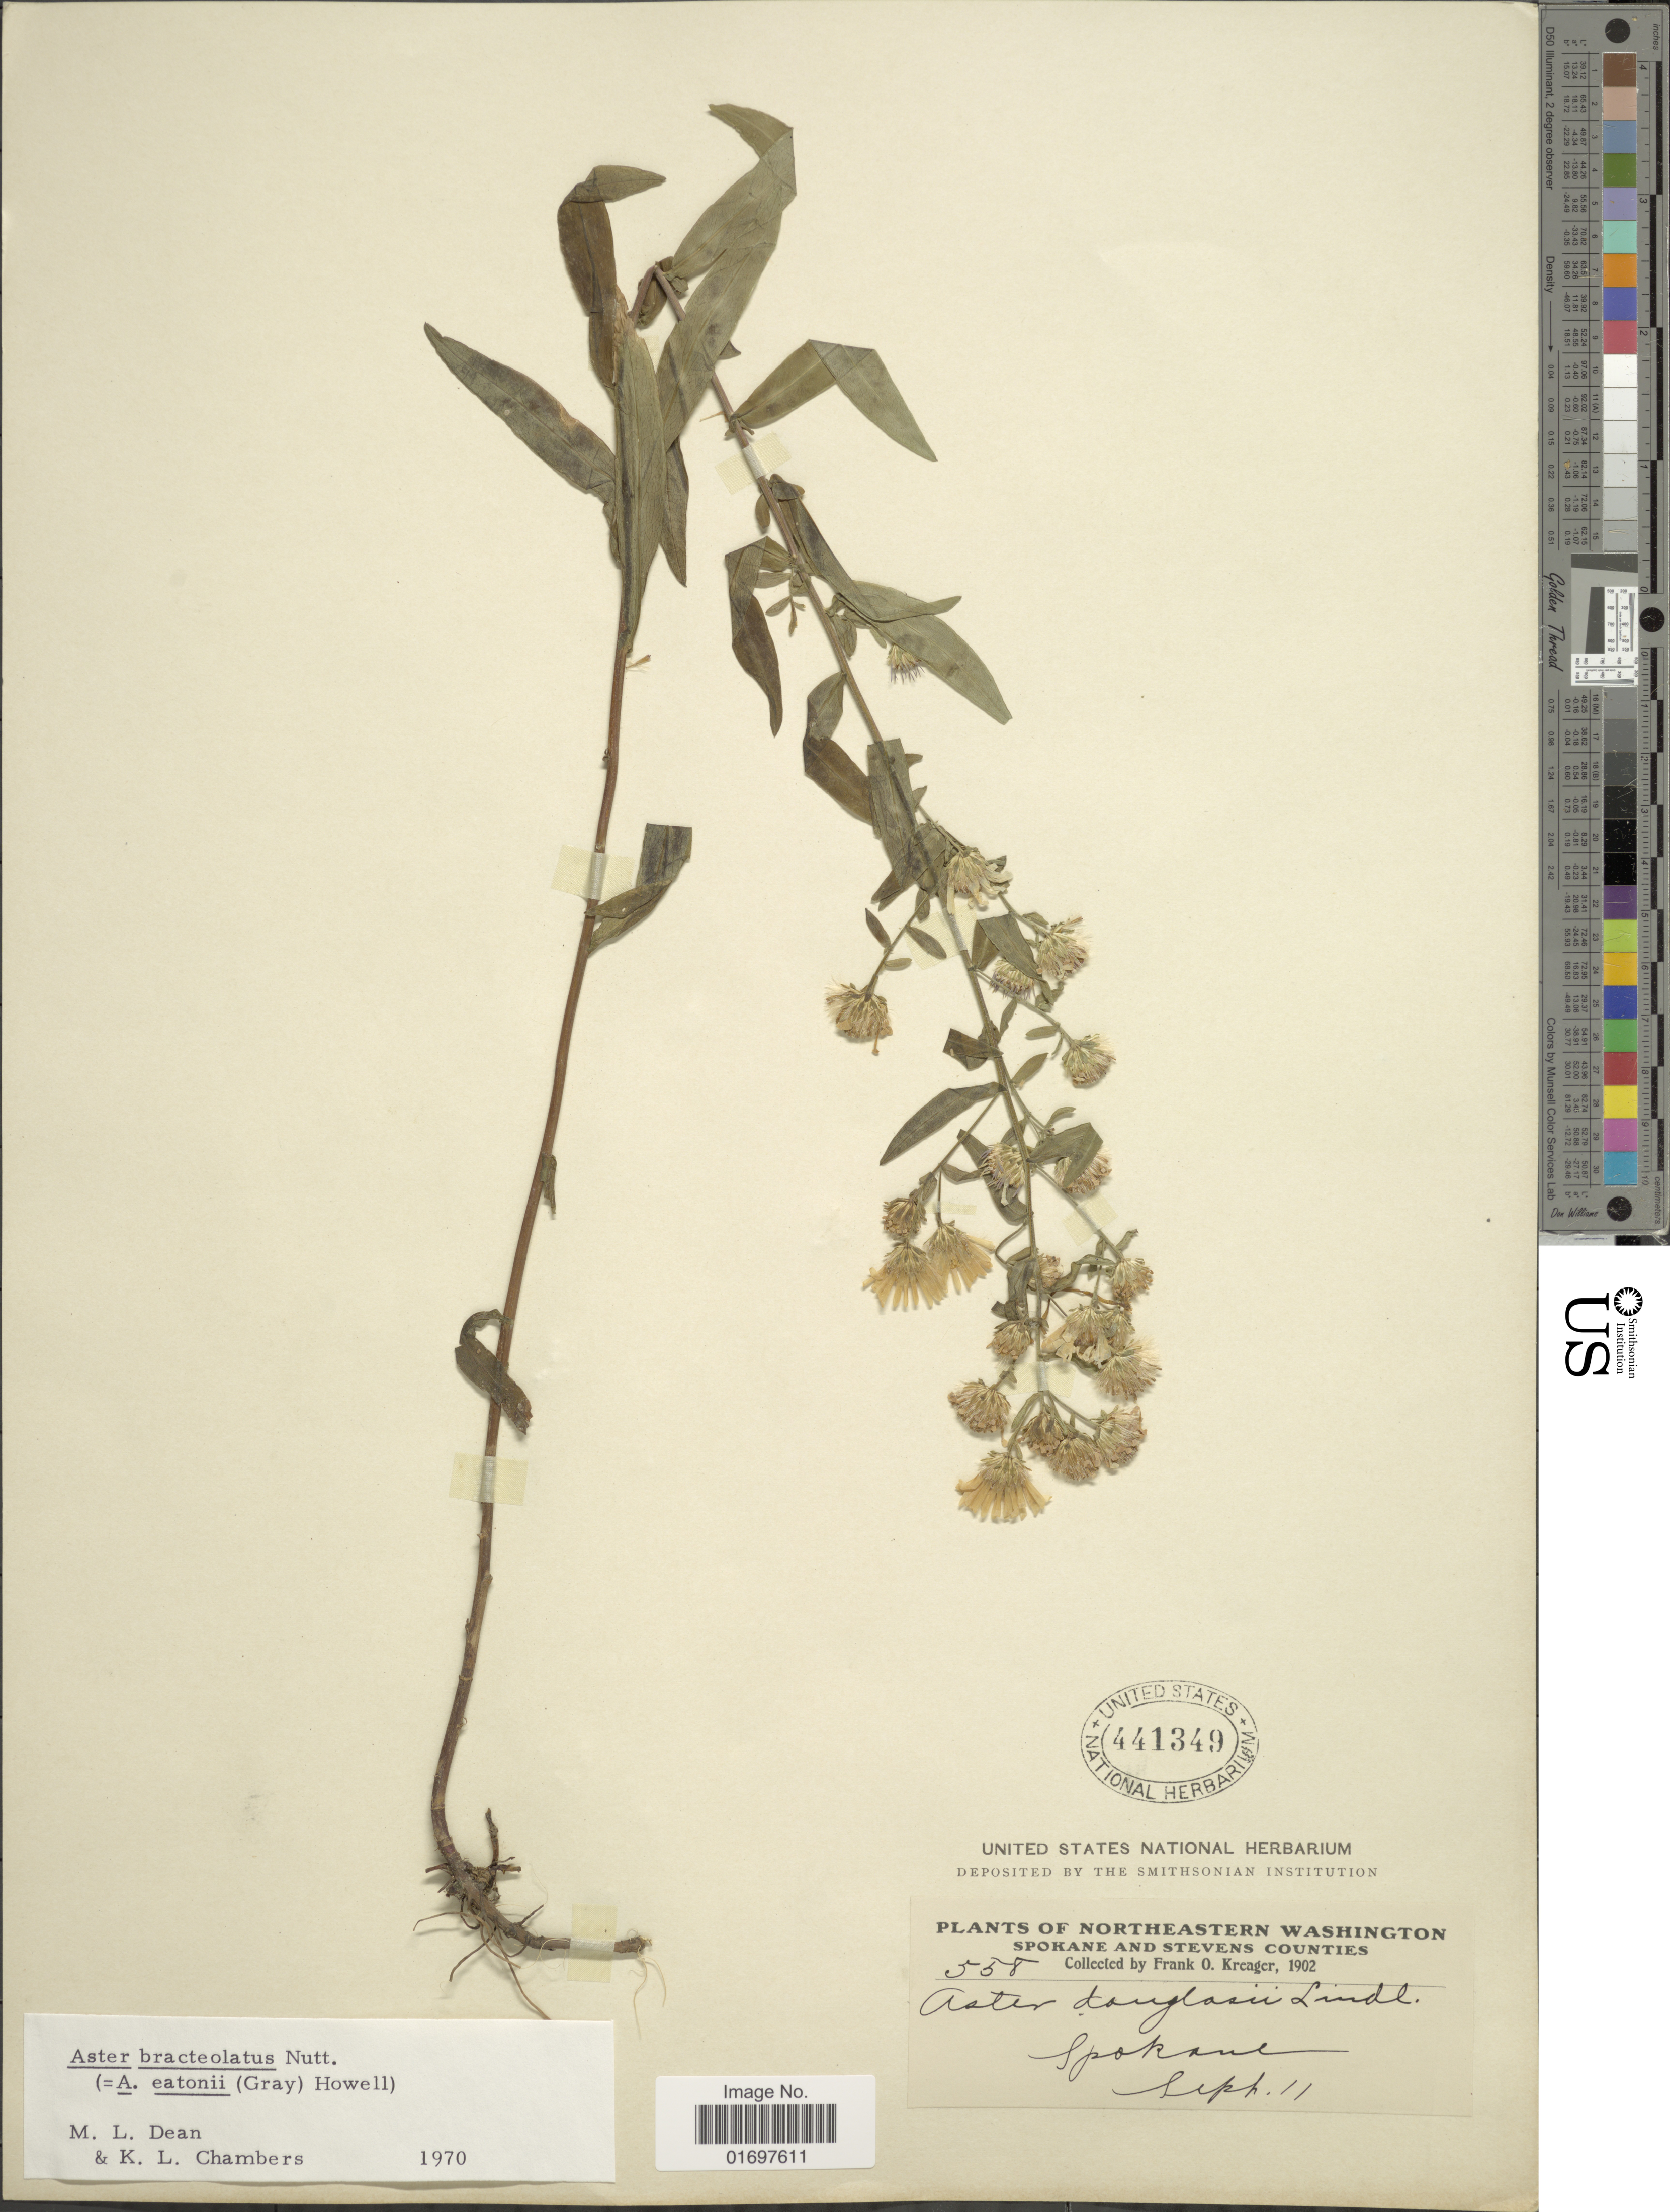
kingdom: Plantae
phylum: Tracheophyta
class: Magnoliopsida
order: Asterales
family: Asteraceae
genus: Symphyotrichum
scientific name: Symphyotrichum bracteolatum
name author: (Nutt.) G.L. Nesom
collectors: F. Kreager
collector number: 558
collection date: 1902-09-11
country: United States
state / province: Washington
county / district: Spokane / Stevens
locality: Northeastern Washington, Spokane and Stevens Counties. Spokane.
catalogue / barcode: US 441349